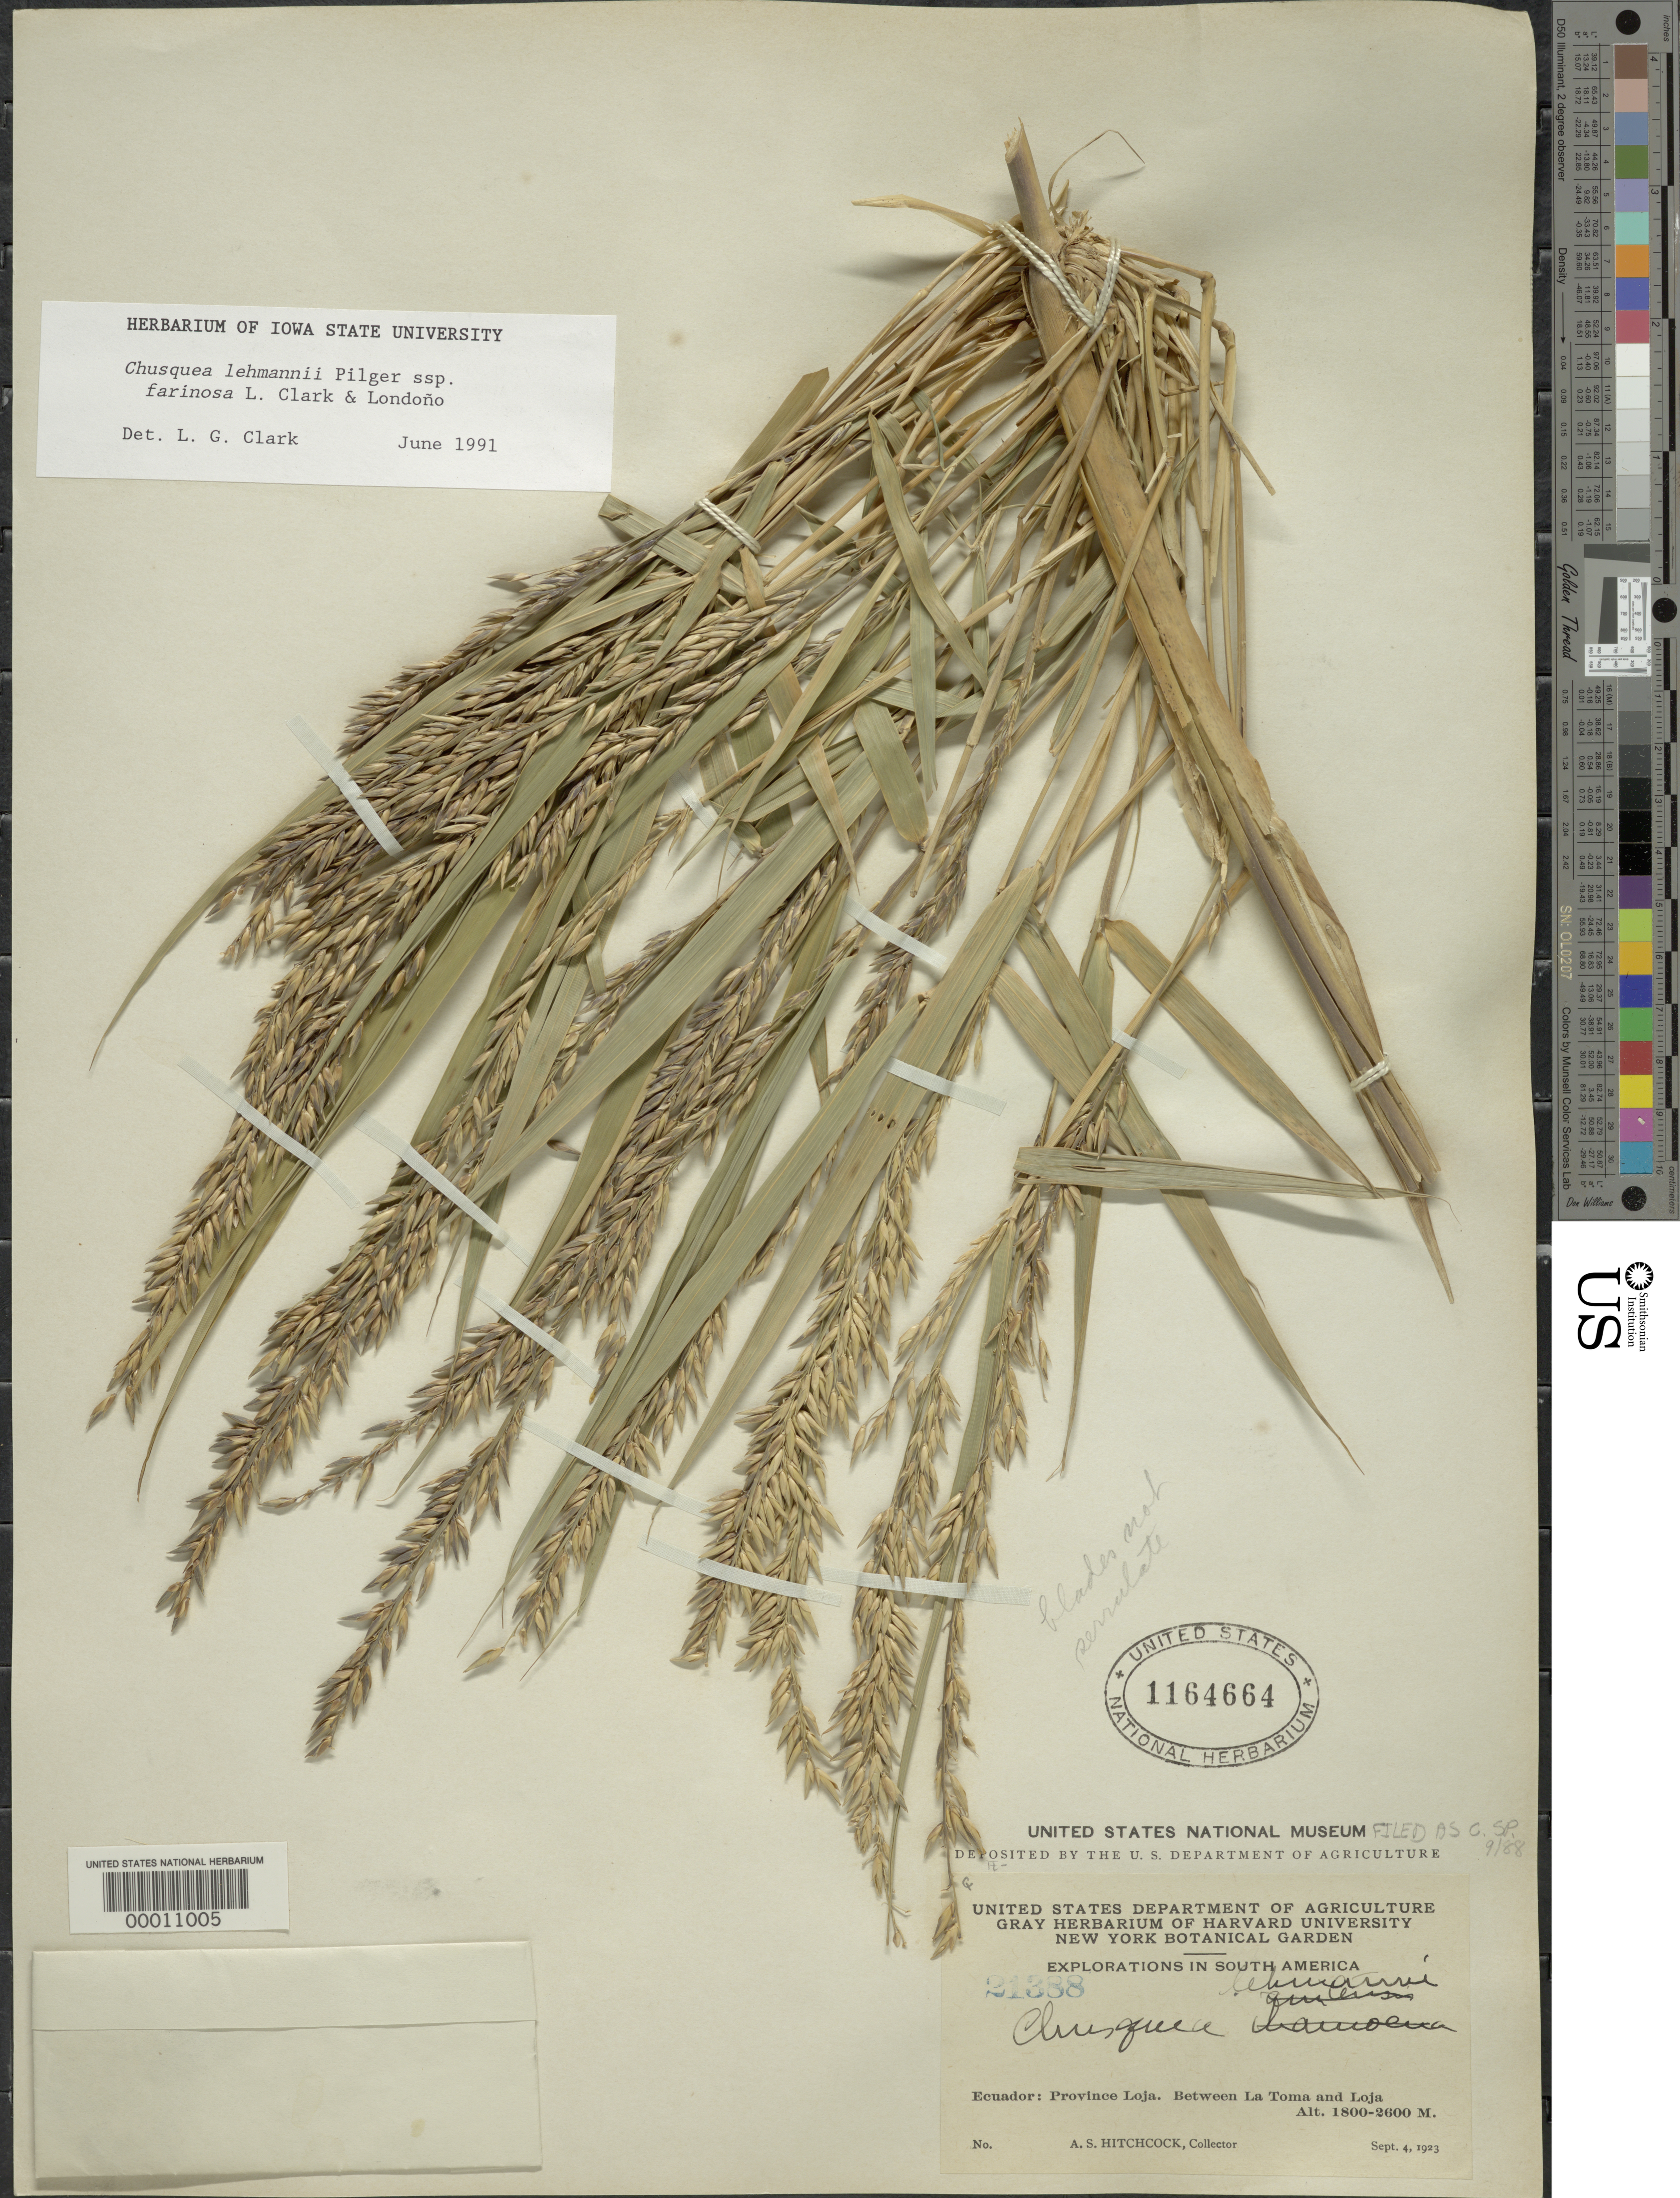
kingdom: Plantae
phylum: Tracheophyta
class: Liliopsida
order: Poales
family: Poaceae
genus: Chusquea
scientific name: Chusquea lehmannii subsp. farinosa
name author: L.G. Clark & Londoño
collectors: A. S. Hitchcock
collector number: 21388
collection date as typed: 04 Sep 1923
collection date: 1923-09-04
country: Ecuador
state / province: Loja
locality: Between La Toma and Loja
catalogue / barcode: US 1164664